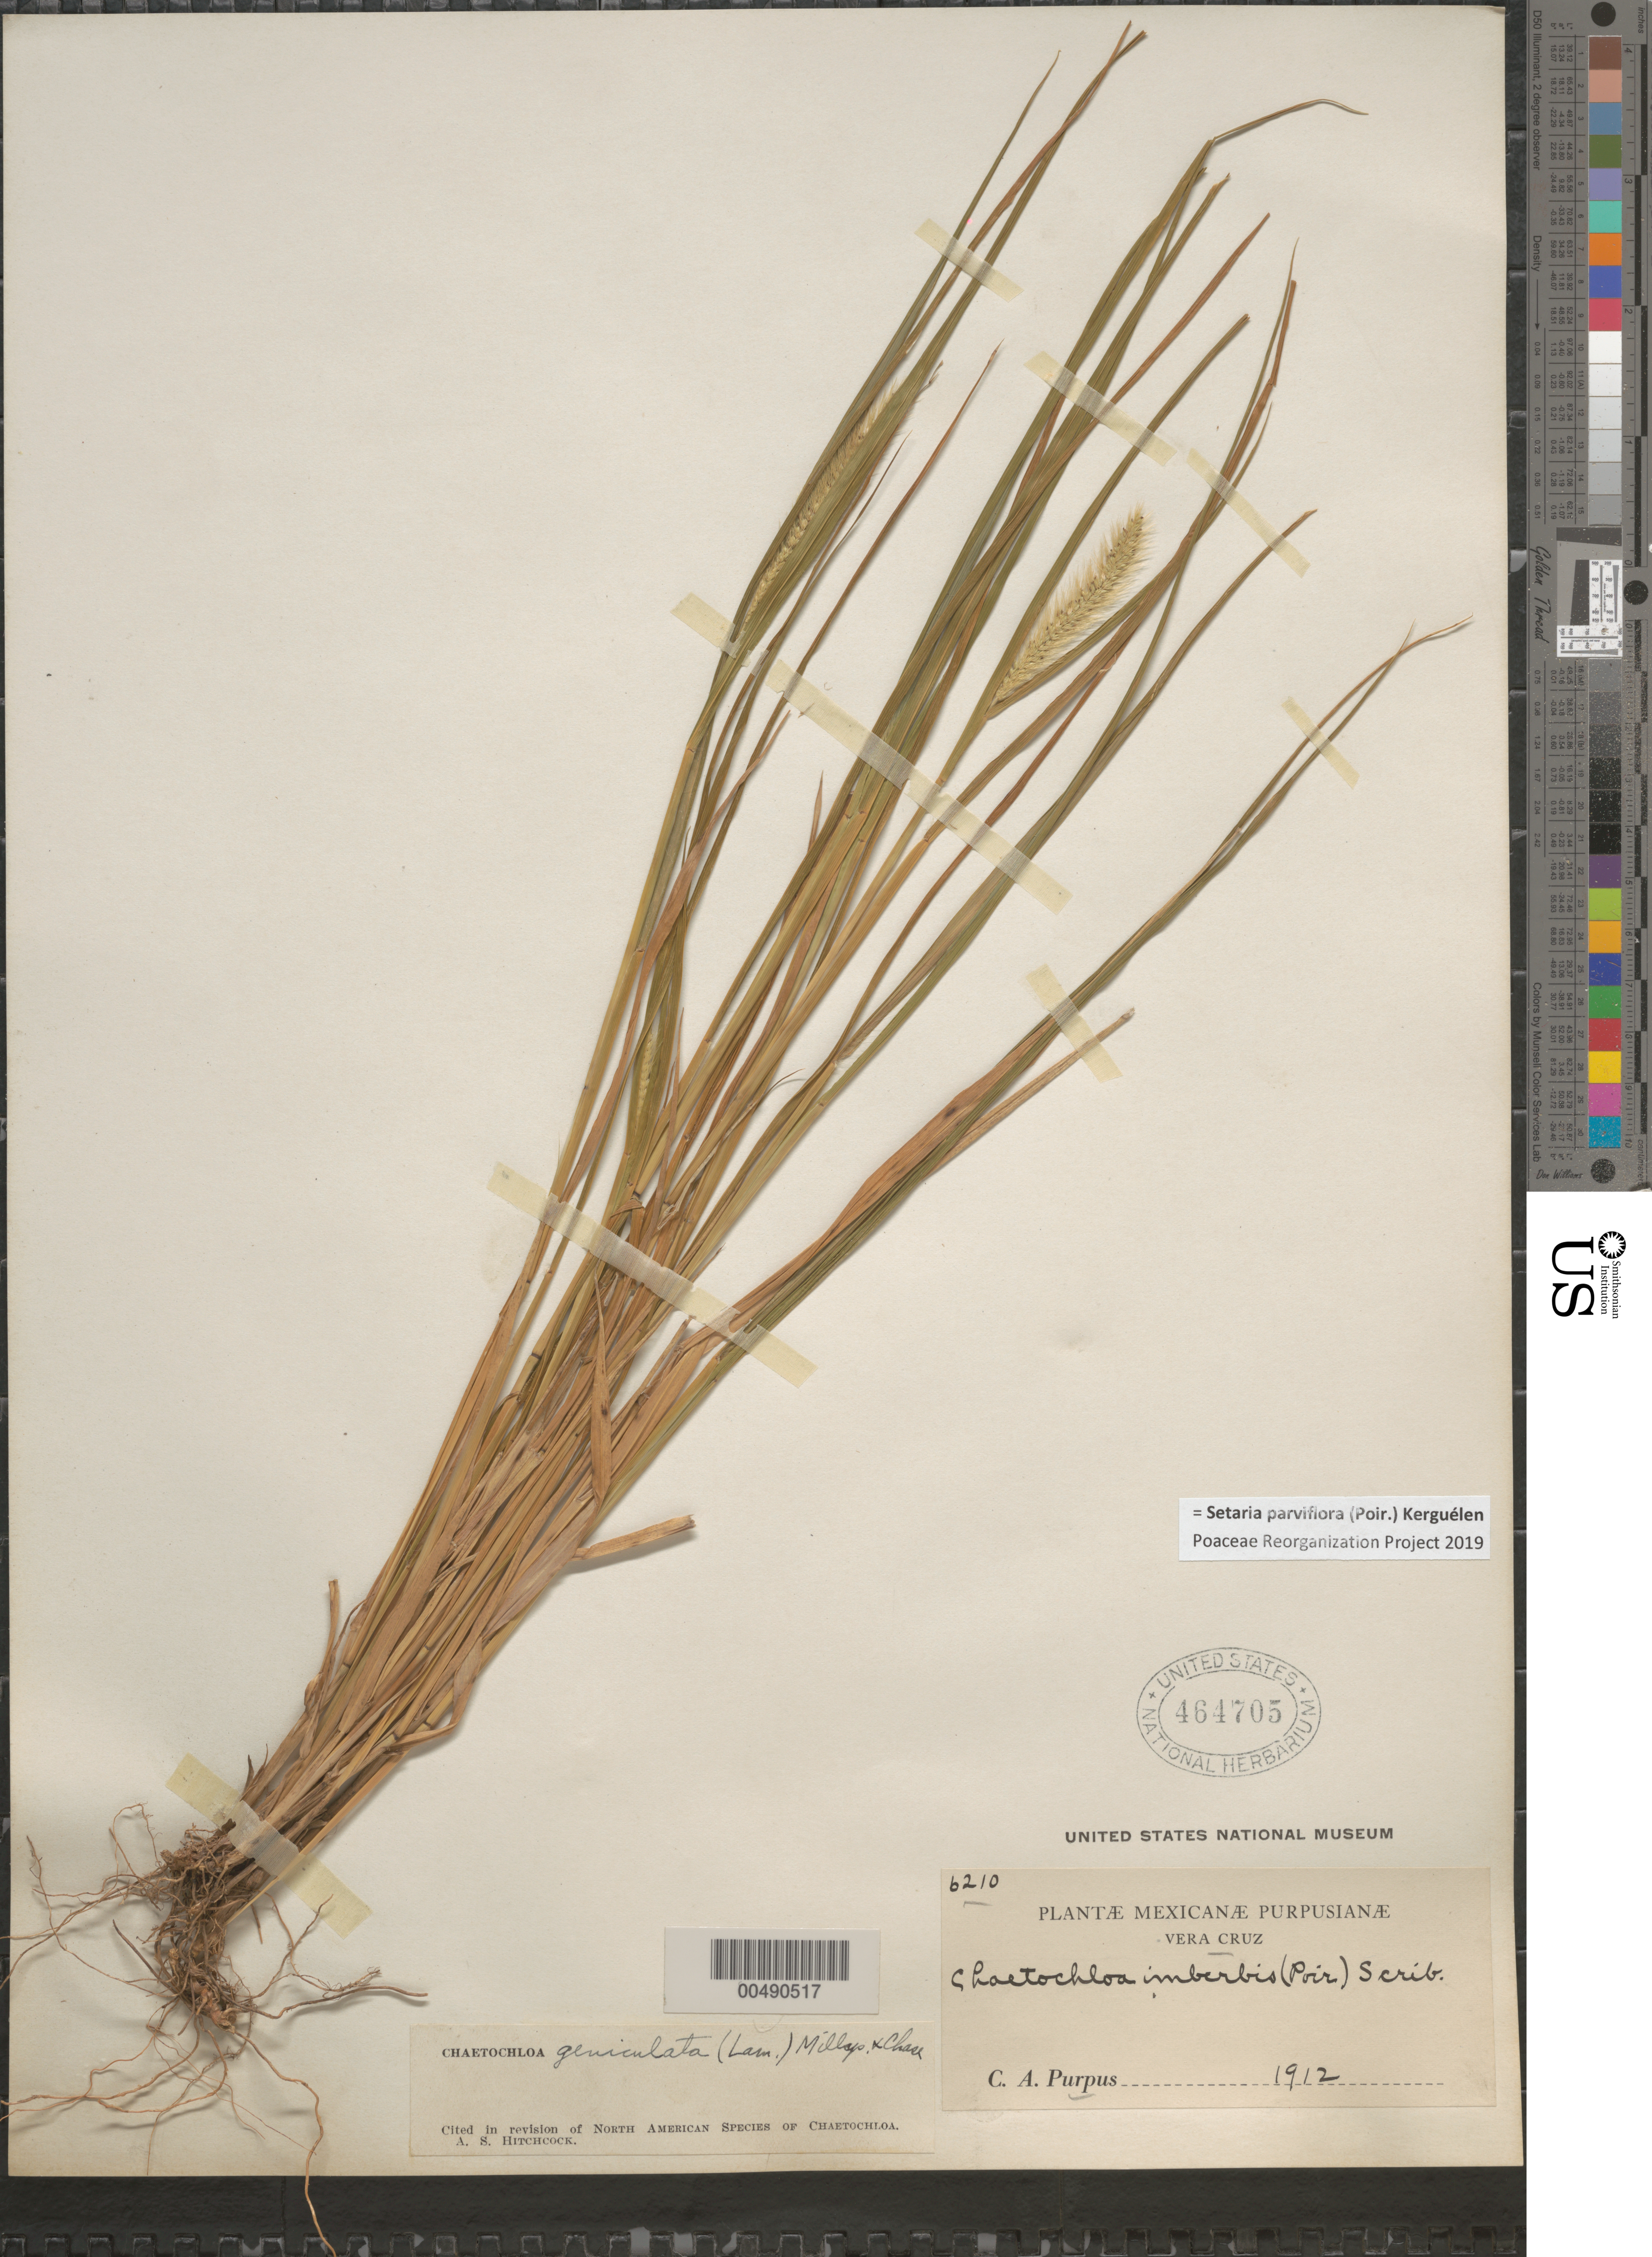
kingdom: Plantae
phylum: Tracheophyta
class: Liliopsida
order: Poales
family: Poaceae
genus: Setaria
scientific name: Setaria parviflora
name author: (Poir.) Kerguélen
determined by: Poaceae Reorganization Project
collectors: C. A. Purpus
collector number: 6210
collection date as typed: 1912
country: Mexico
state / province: Veracruz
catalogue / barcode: US 494705